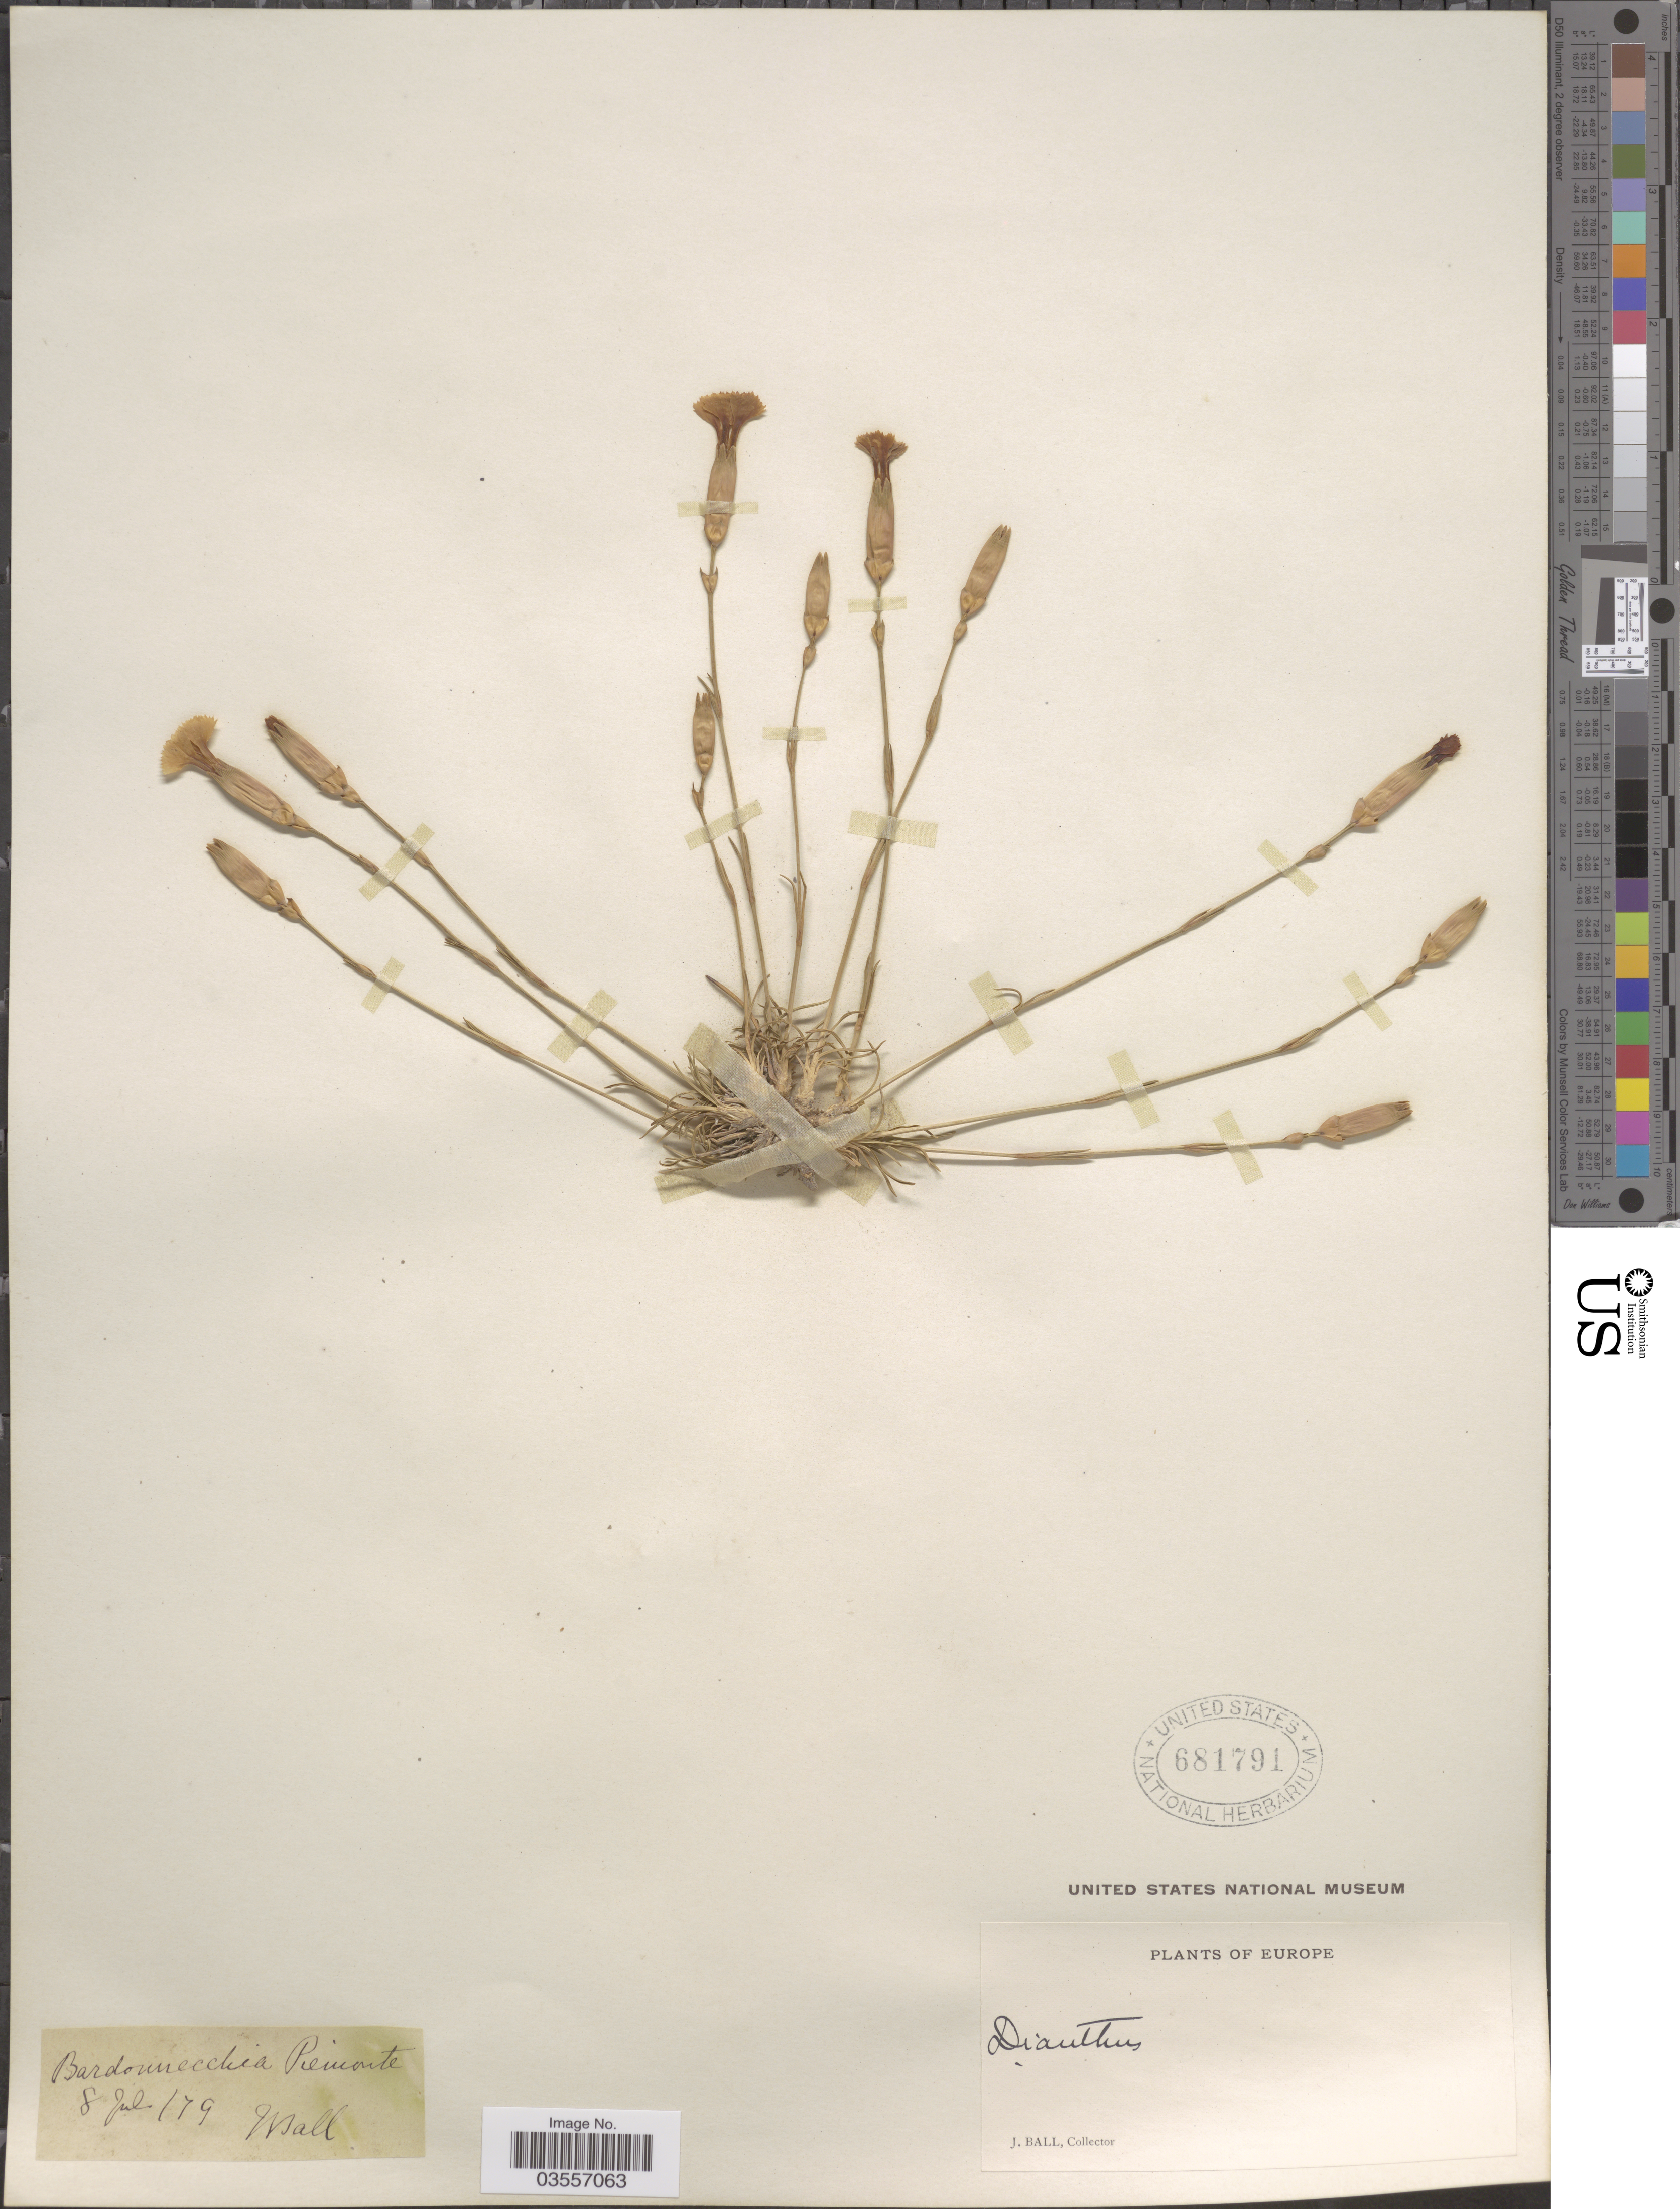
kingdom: Plantae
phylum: Tracheophyta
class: Magnoliopsida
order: Caryophyllales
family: Caryophyllaceae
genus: Dianthus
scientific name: Dianthus sp.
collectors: J. Ball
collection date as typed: Transcribed d/m/y: 8/7/79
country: Italy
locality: Bardonnecchia Piemonte. Europe.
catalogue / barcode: US 681791